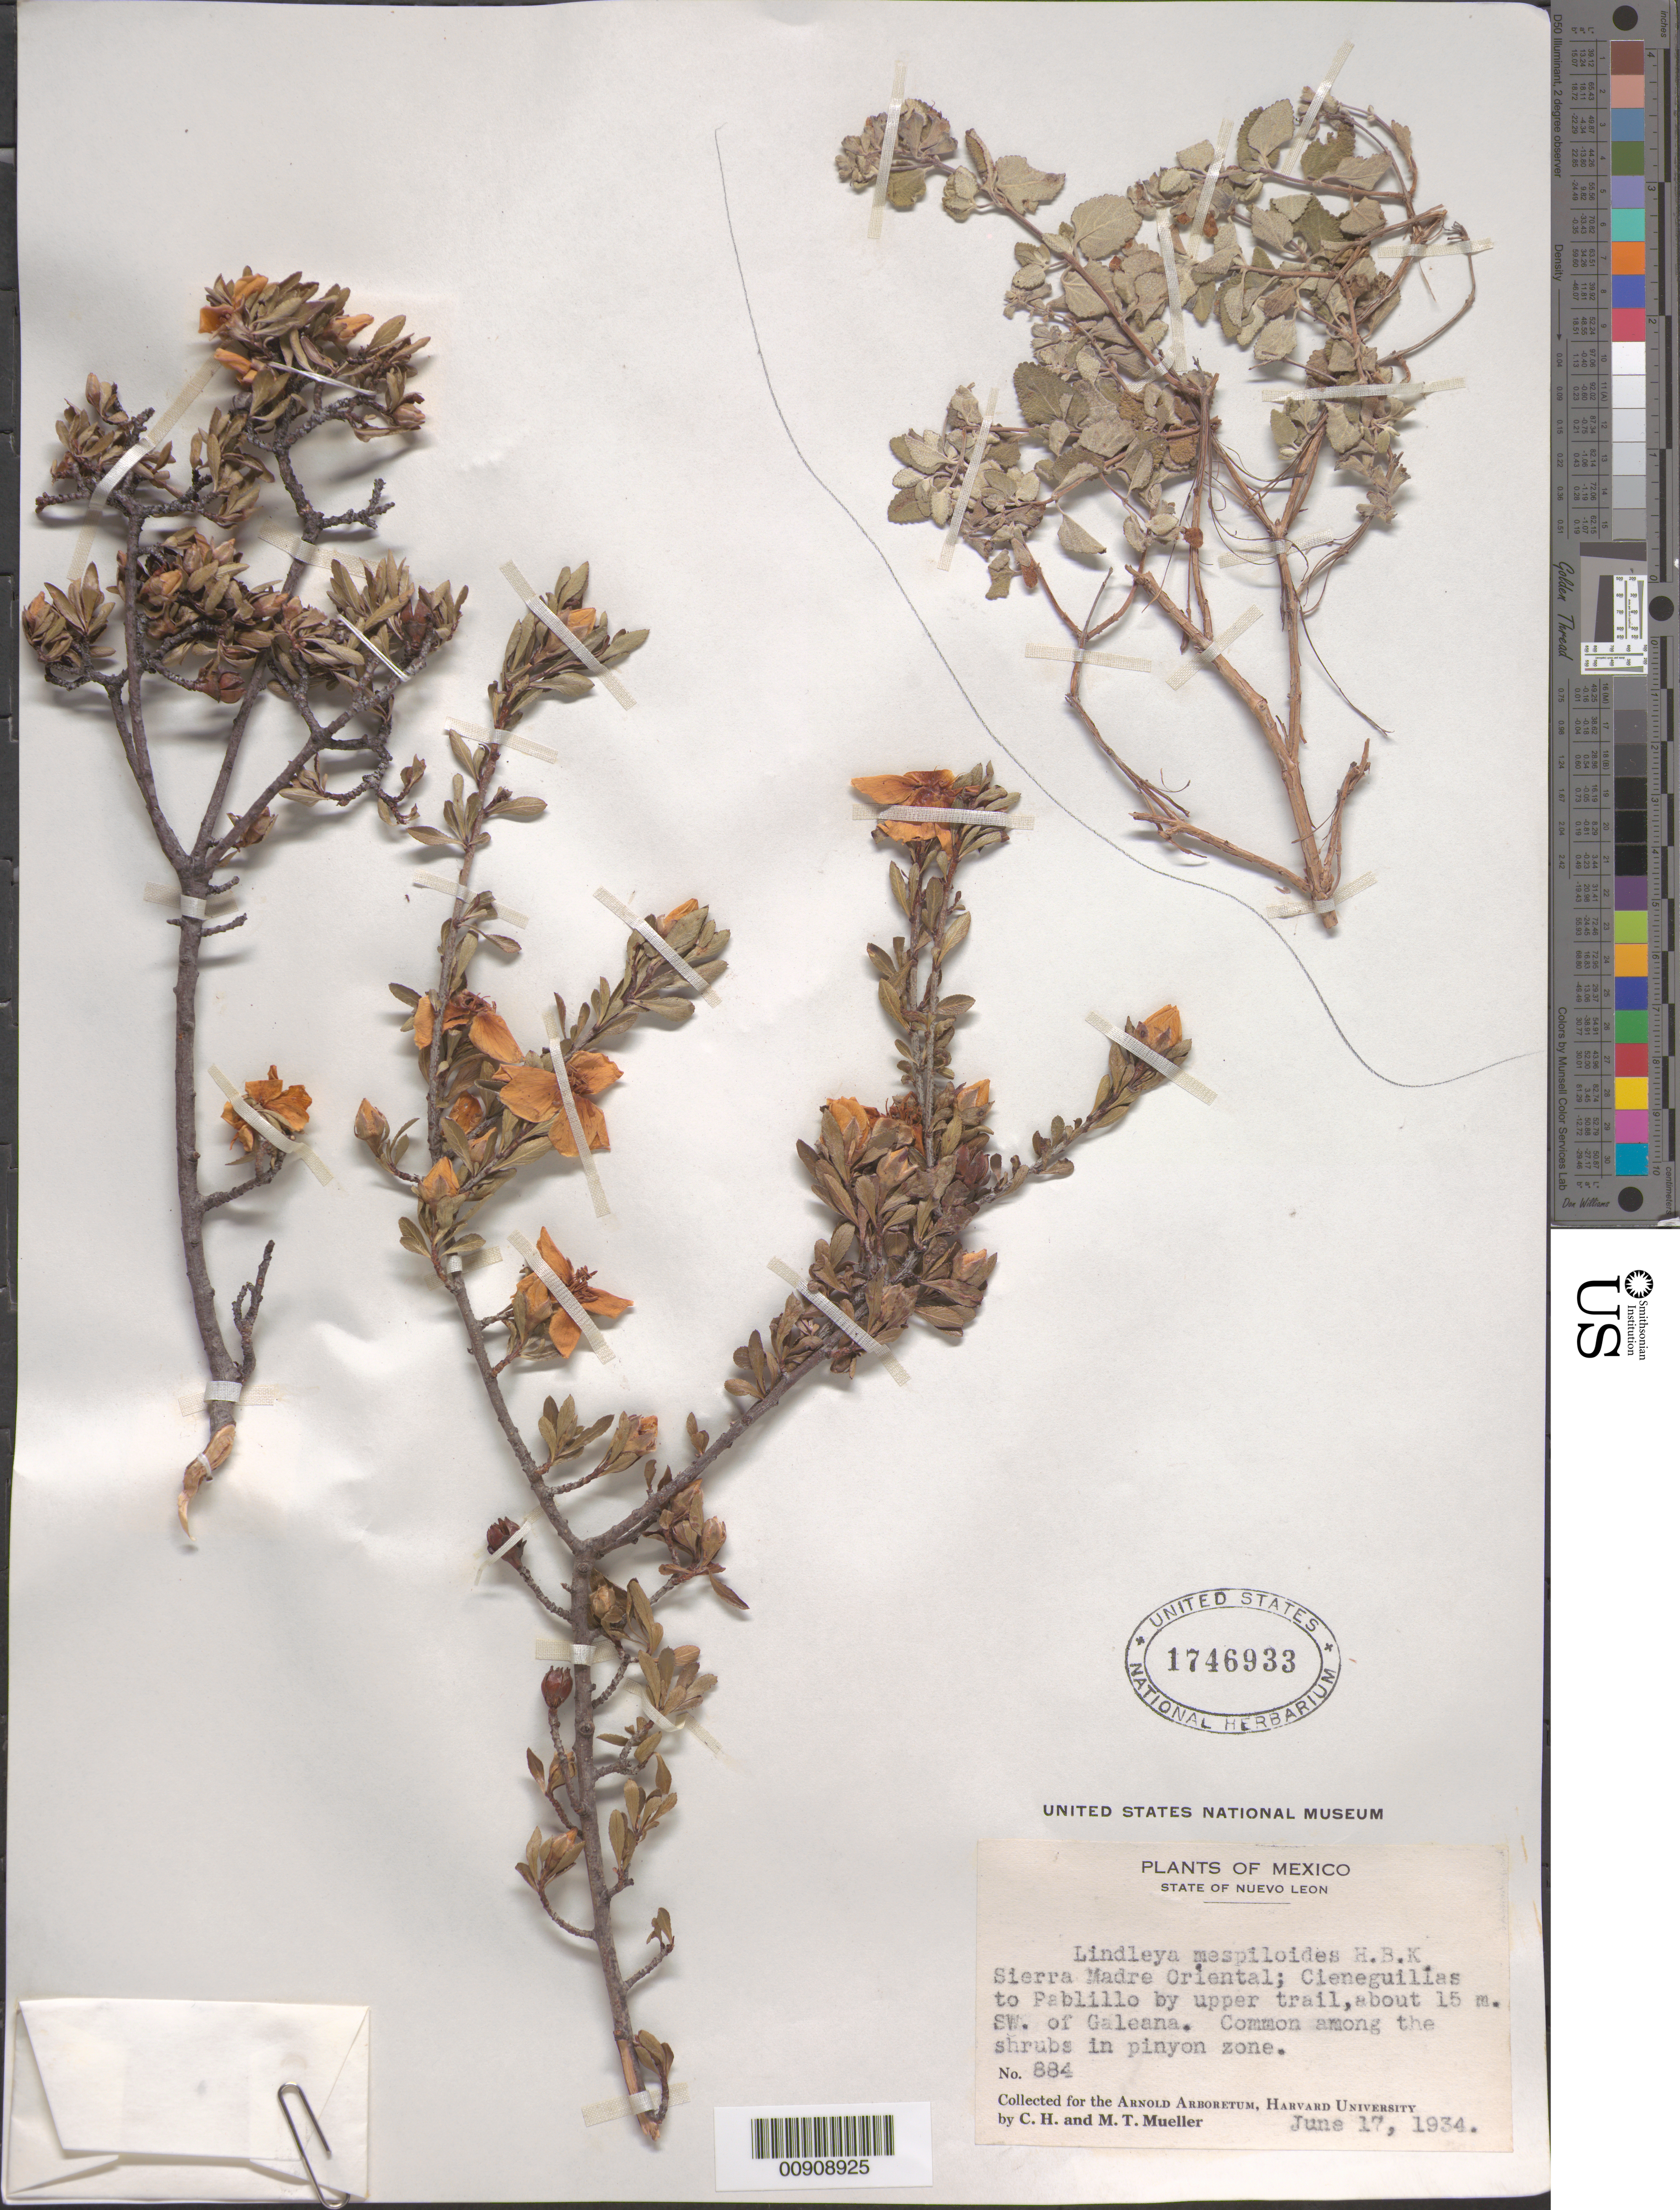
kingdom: Plantae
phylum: Tracheophyta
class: Magnoliopsida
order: Rosales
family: Rosaceae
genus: Lindleya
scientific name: Lindleya mespiloides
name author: Kunth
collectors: C. H. Mueller & M. Mueller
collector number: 884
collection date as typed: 17 Jun 1934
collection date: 1934-06-17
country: Mexico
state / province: Nuevo León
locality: State of Nuevo León: Sierra Madre Oriental; Cieneguillas To Pablillo by upper trail, about 15 m. SW of Galeana.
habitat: Common among the shrubs in pinyon zone.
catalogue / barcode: US 1746933